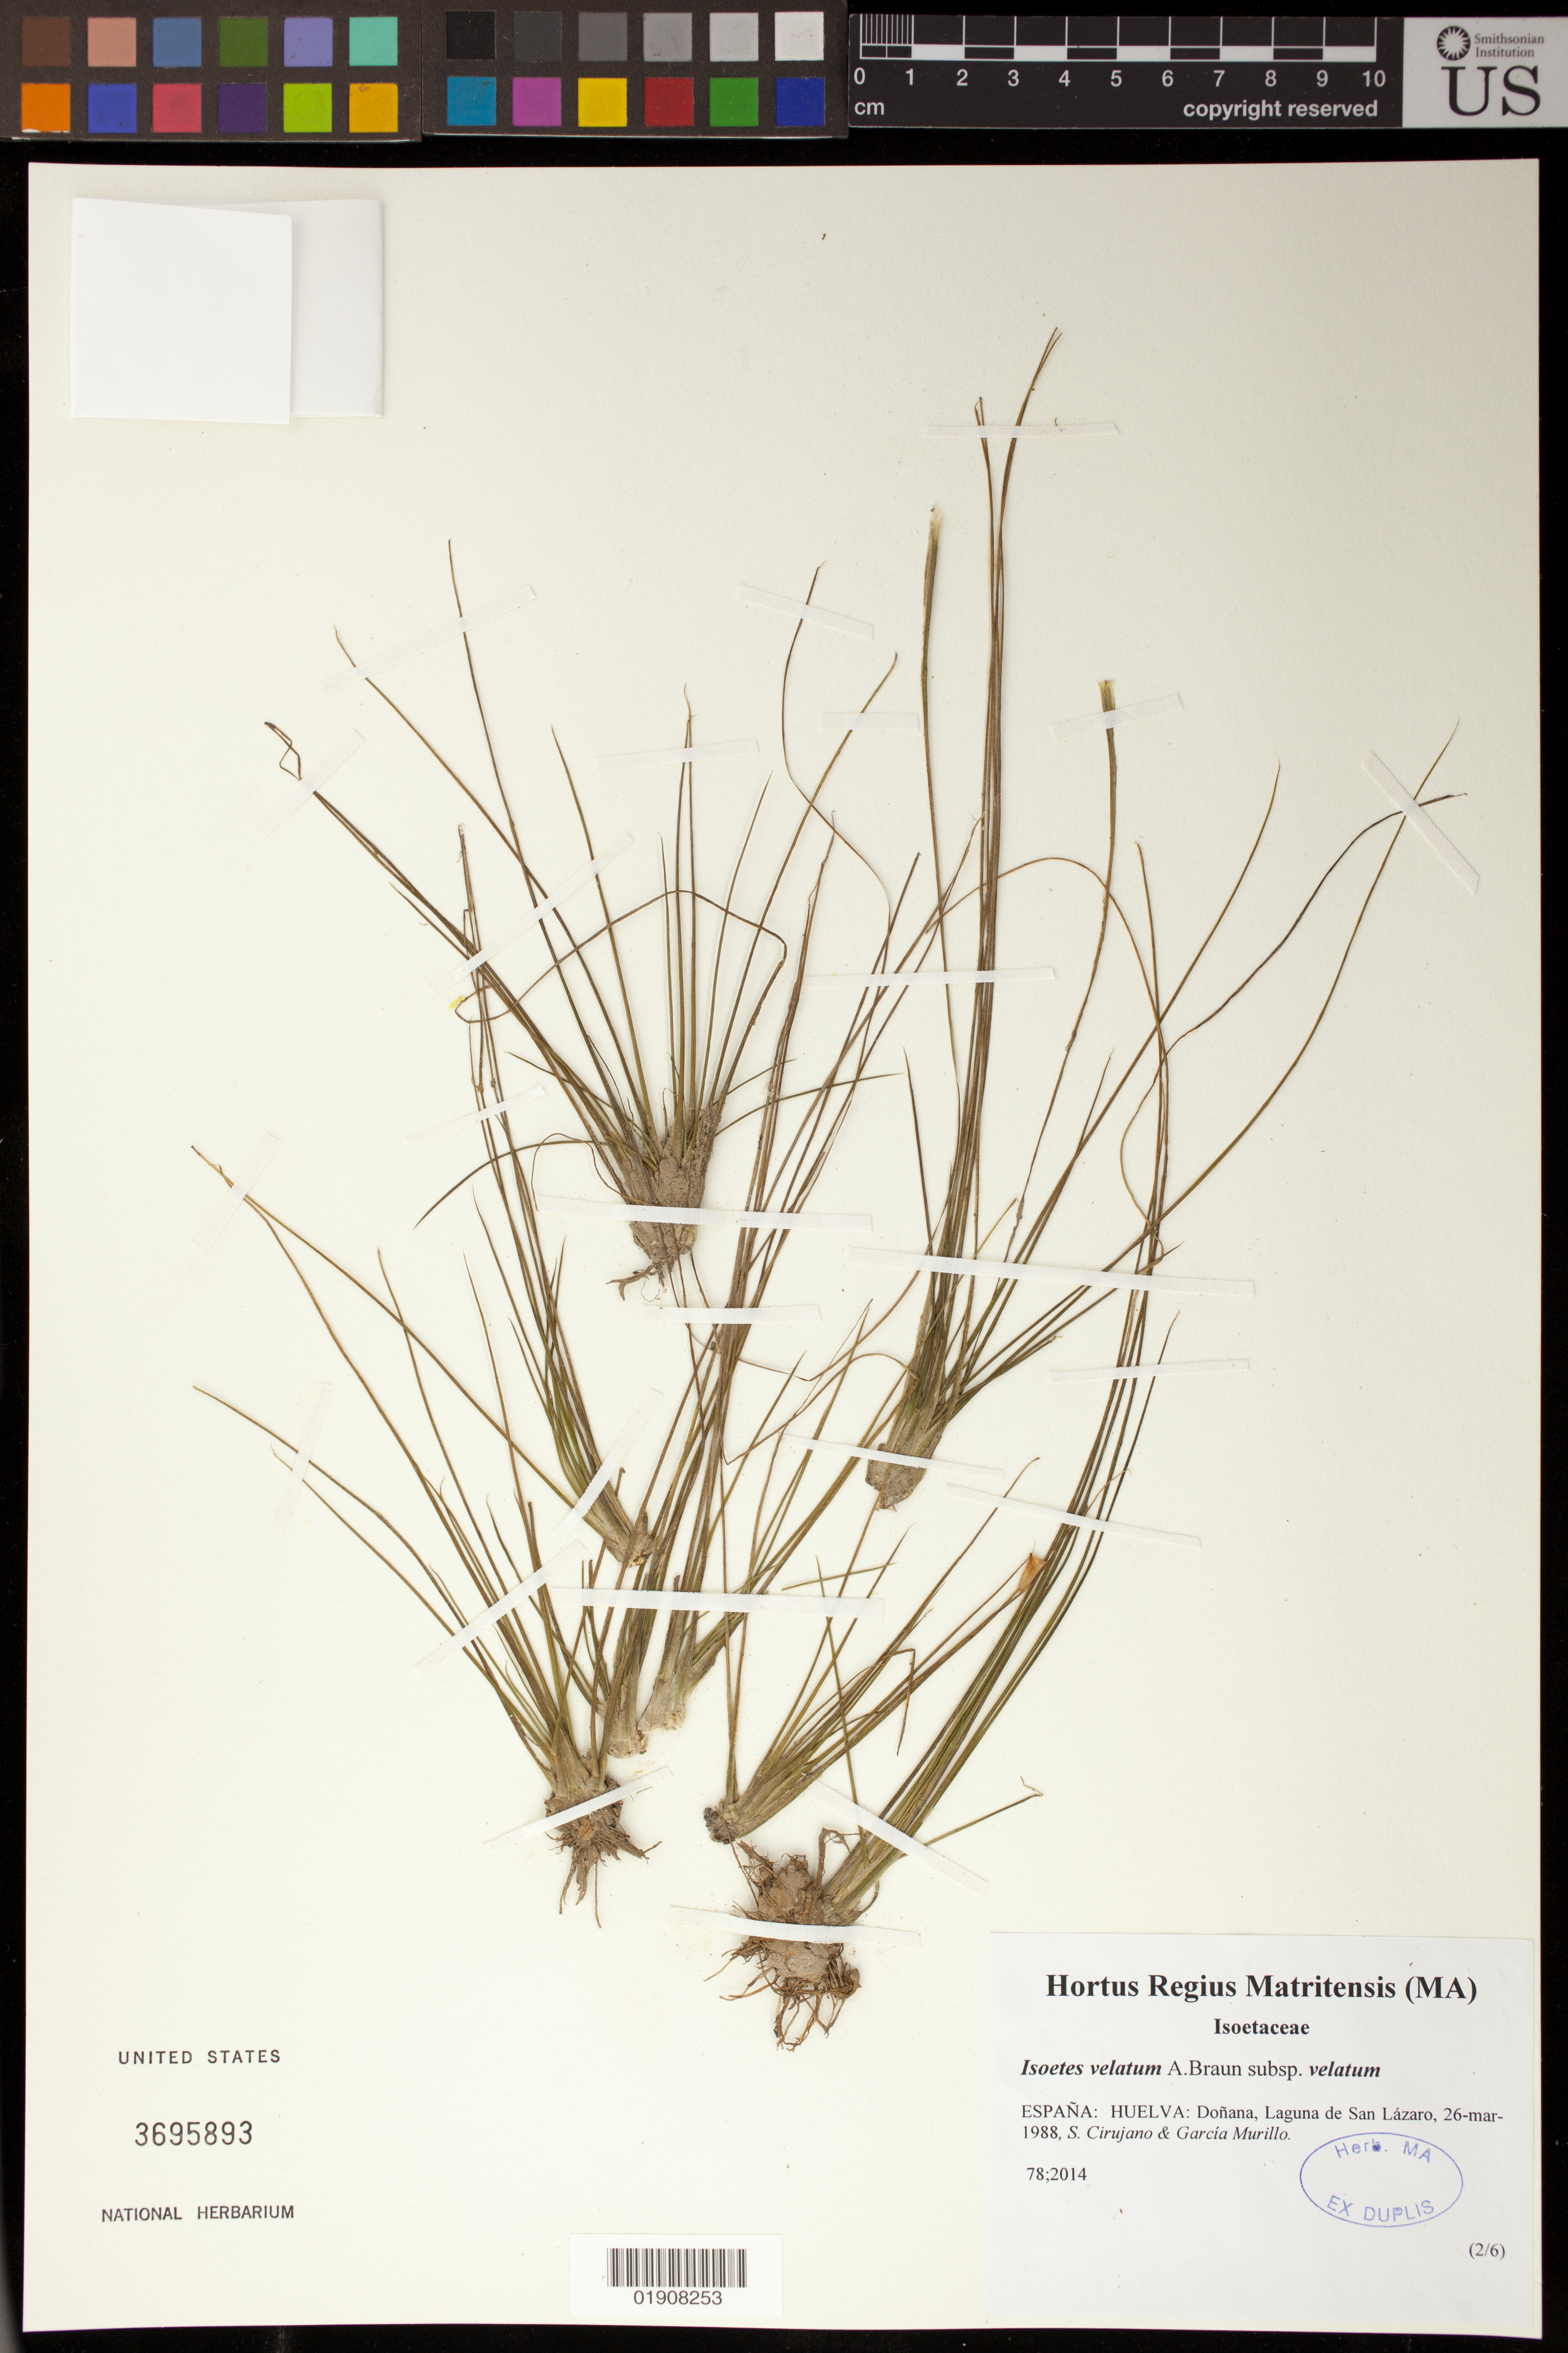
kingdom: Plantae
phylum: Tracheophyta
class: Lycopodiopsida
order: Isoetales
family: Isoetaceae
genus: Isoetes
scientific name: Isoetes velata subsp. velata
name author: A. Braun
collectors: S. Cirujano & G. Murillo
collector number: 78;2014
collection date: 1988-03-26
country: Spain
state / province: Andalucia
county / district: Huelva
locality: Doñana, Laguna de San Lázaro.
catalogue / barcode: US 3695893